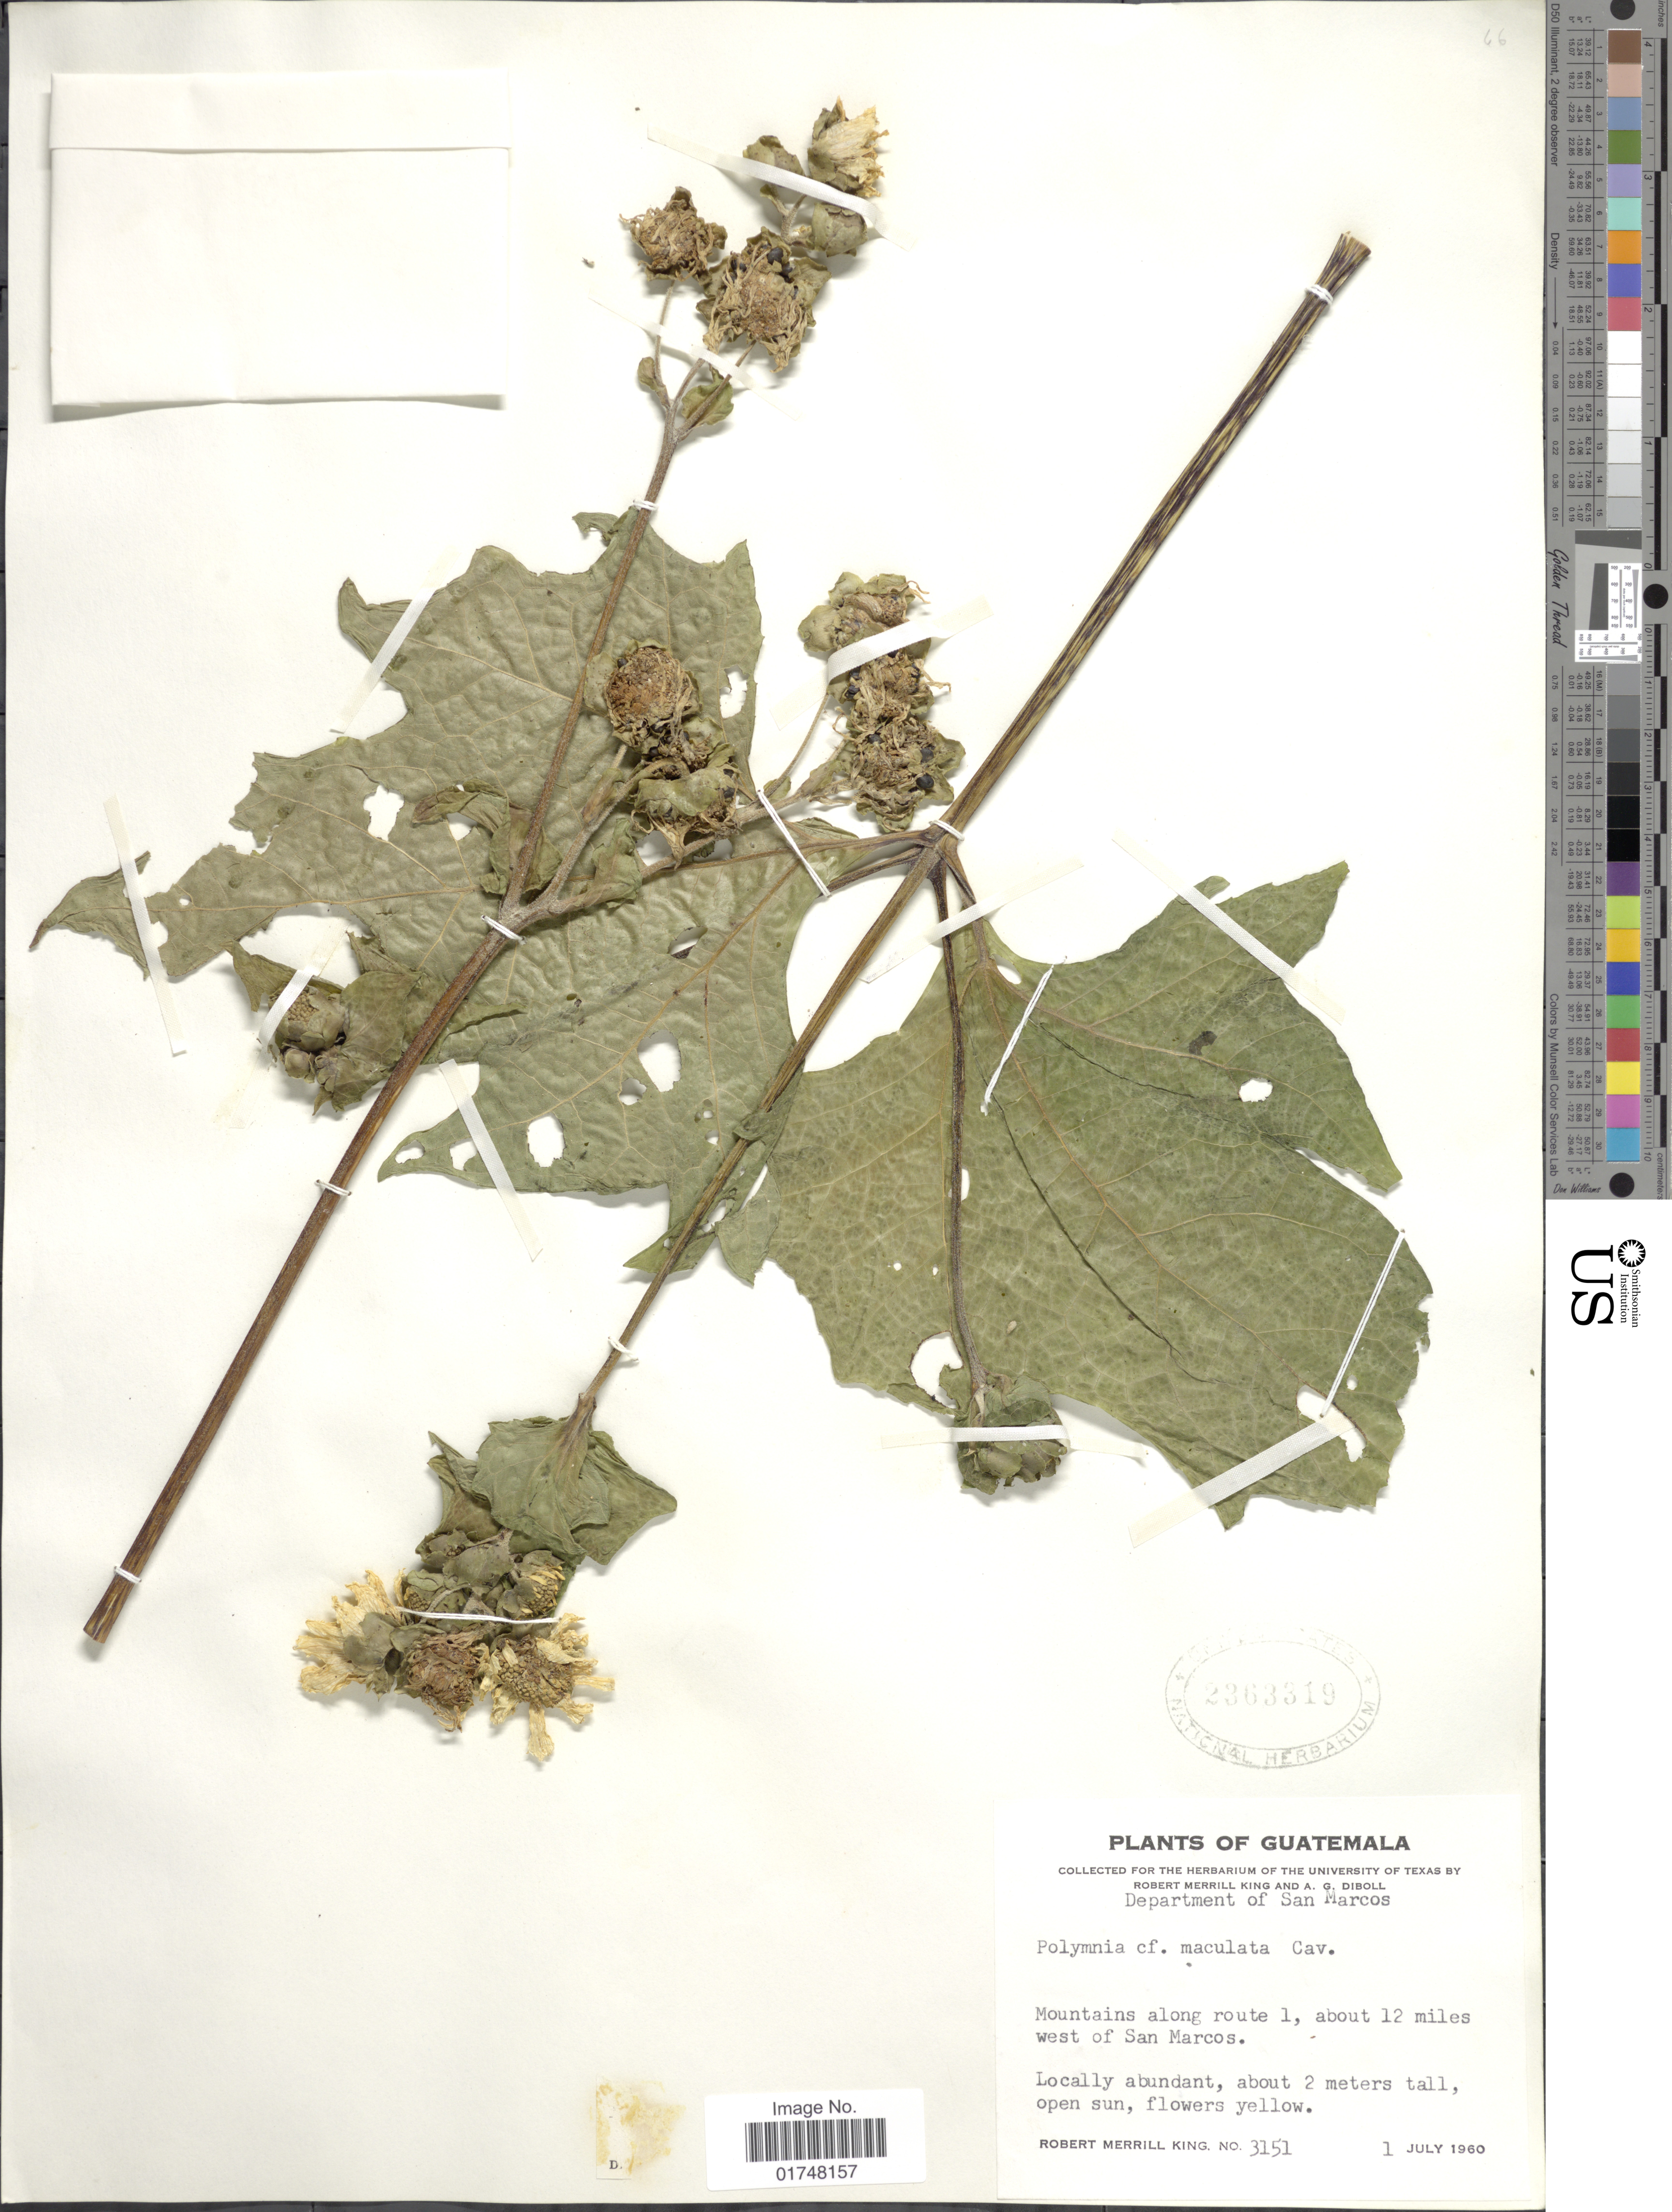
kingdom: Plantae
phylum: Tracheophyta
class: Magnoliopsida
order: Asterales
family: Asteraceae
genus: Smallanthus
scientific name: Smallanthus maculatus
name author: (Cav.) H. Rob.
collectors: R. M. King & A. Diboll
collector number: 3151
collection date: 1960-07-01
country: Guatemala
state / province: San Marcos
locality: Mountains along route 1, about 12 miles west of San Marcos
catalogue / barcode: US 2363319